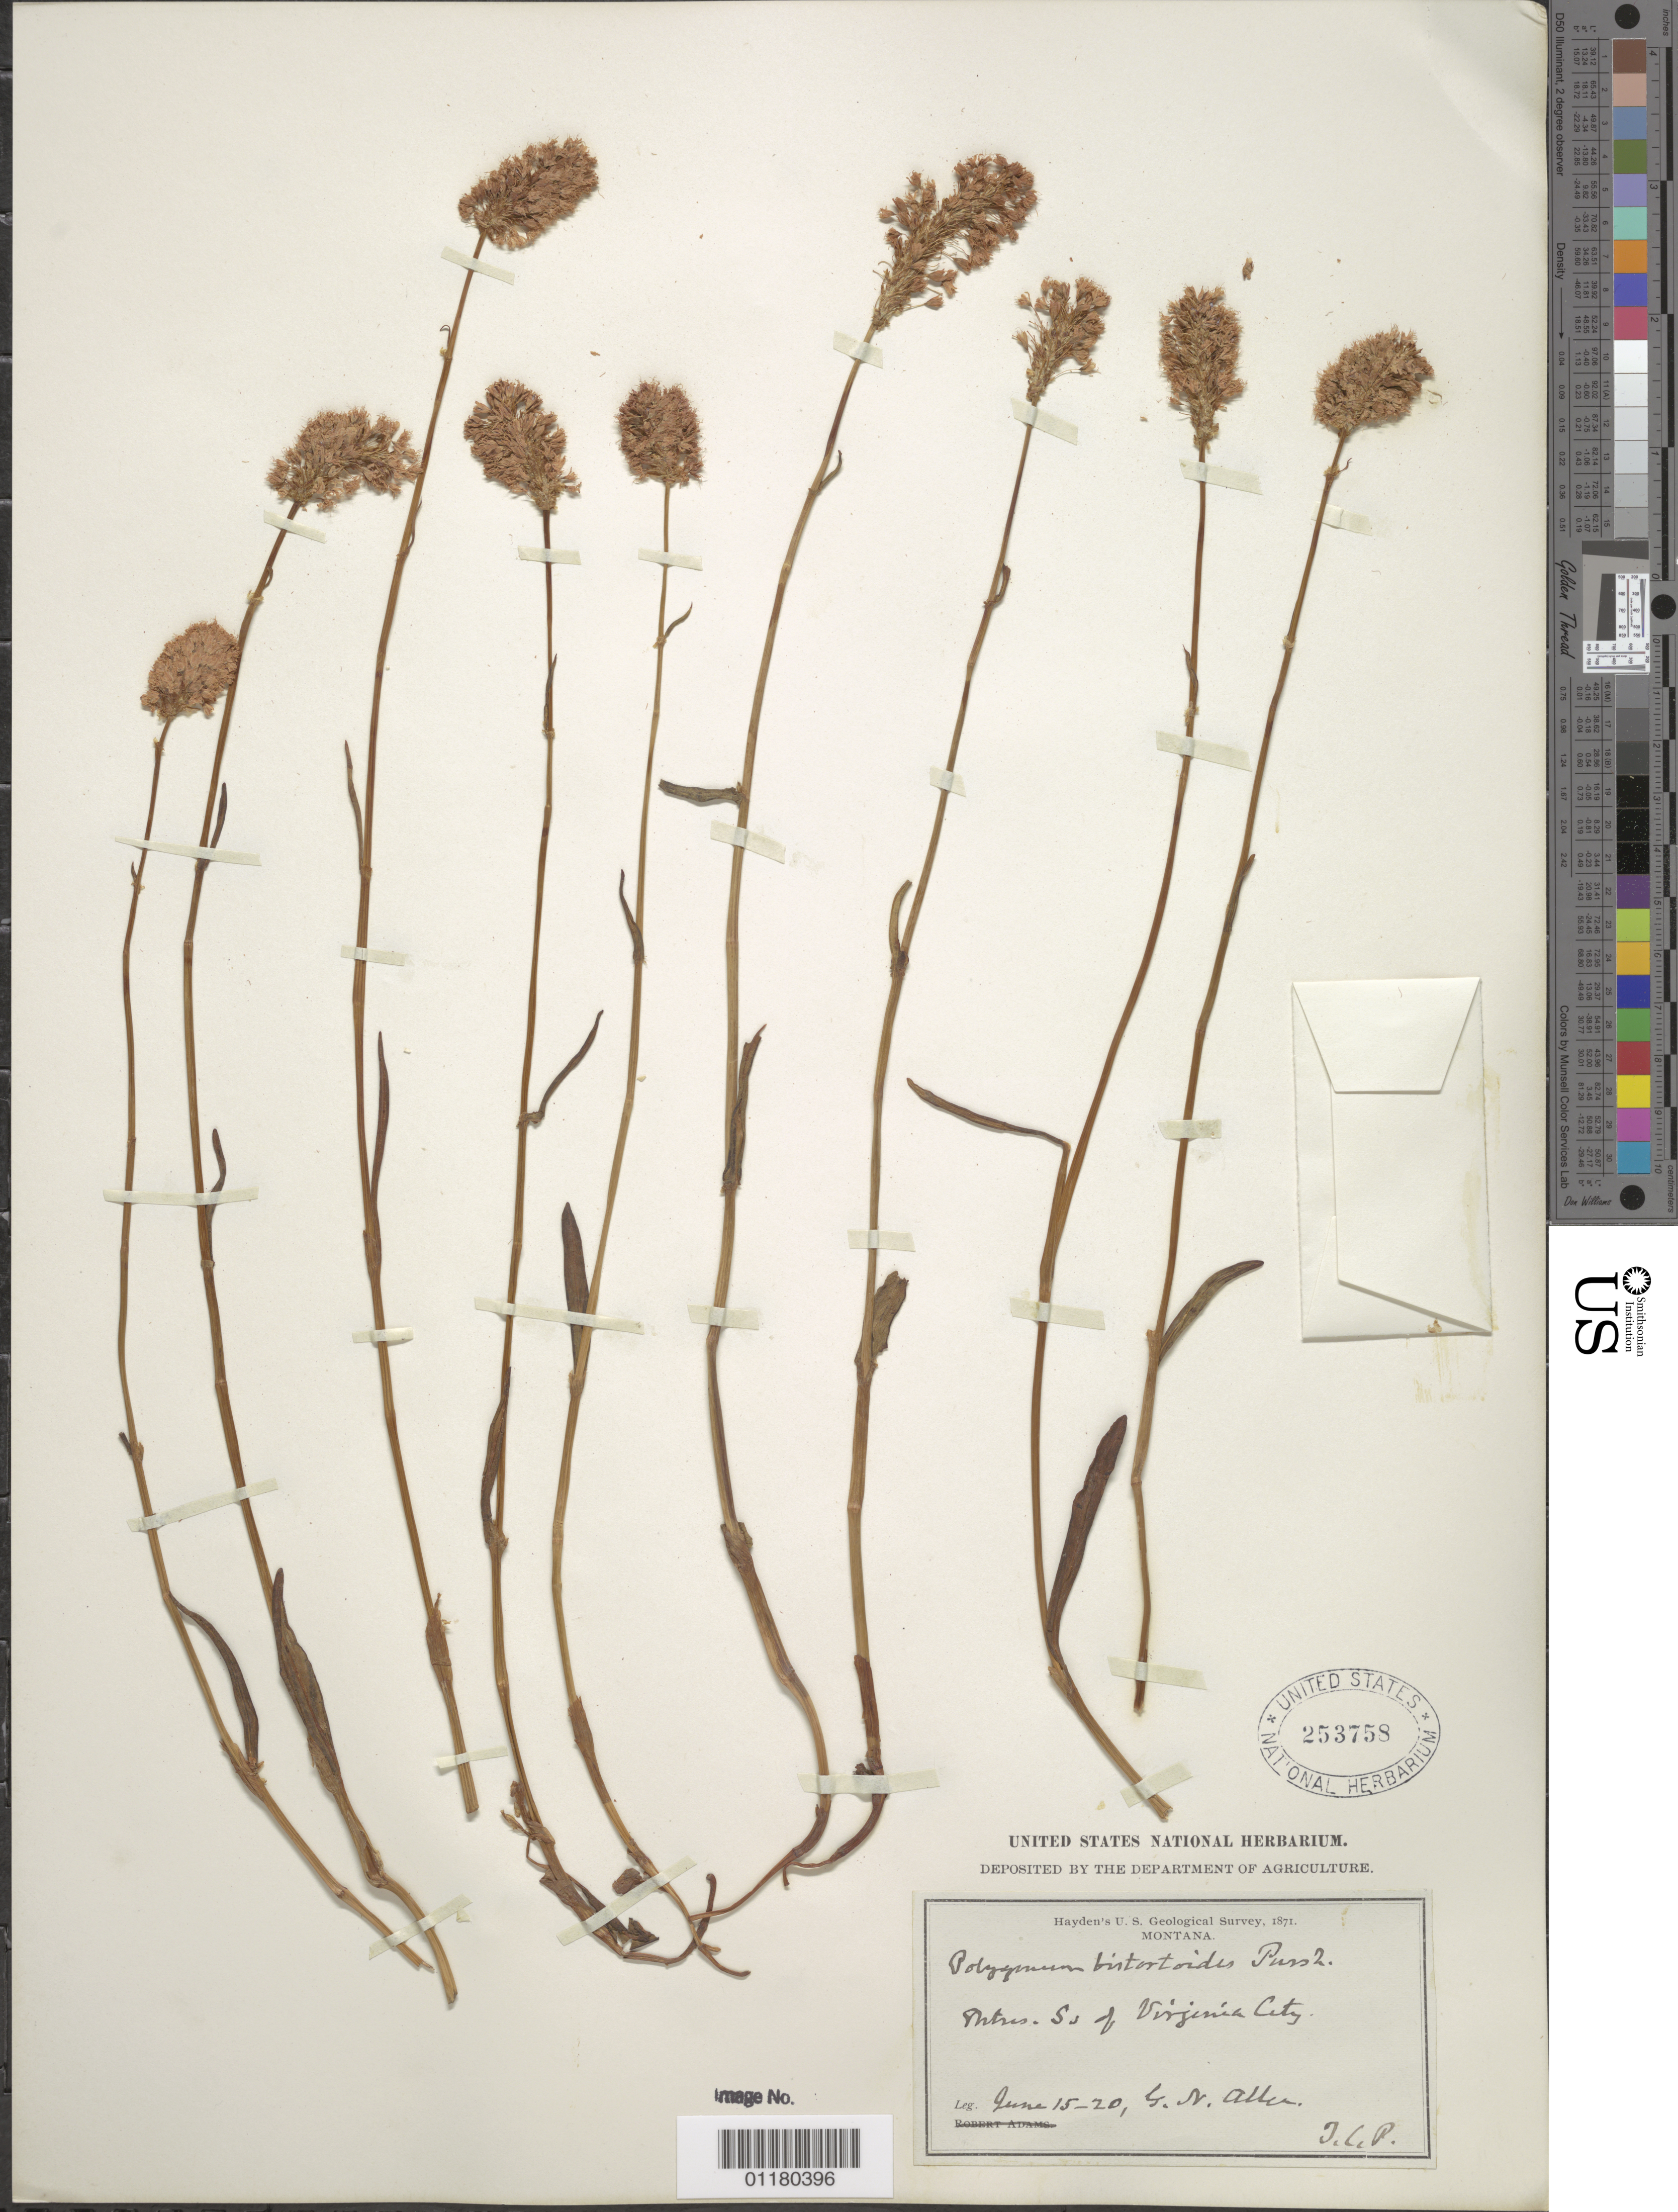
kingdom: Plantae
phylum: Tracheophyta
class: Magnoliopsida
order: Caryophyllales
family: Polygonaceae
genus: Bistorta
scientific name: Bistorta bistortoides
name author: (Pursh) Small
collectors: G. N. Allen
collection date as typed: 25 Jun 1871 to 30 Jun 1871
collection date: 1871-06-25/1871-06-30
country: United States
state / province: Montana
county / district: Madison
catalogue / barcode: US 253758